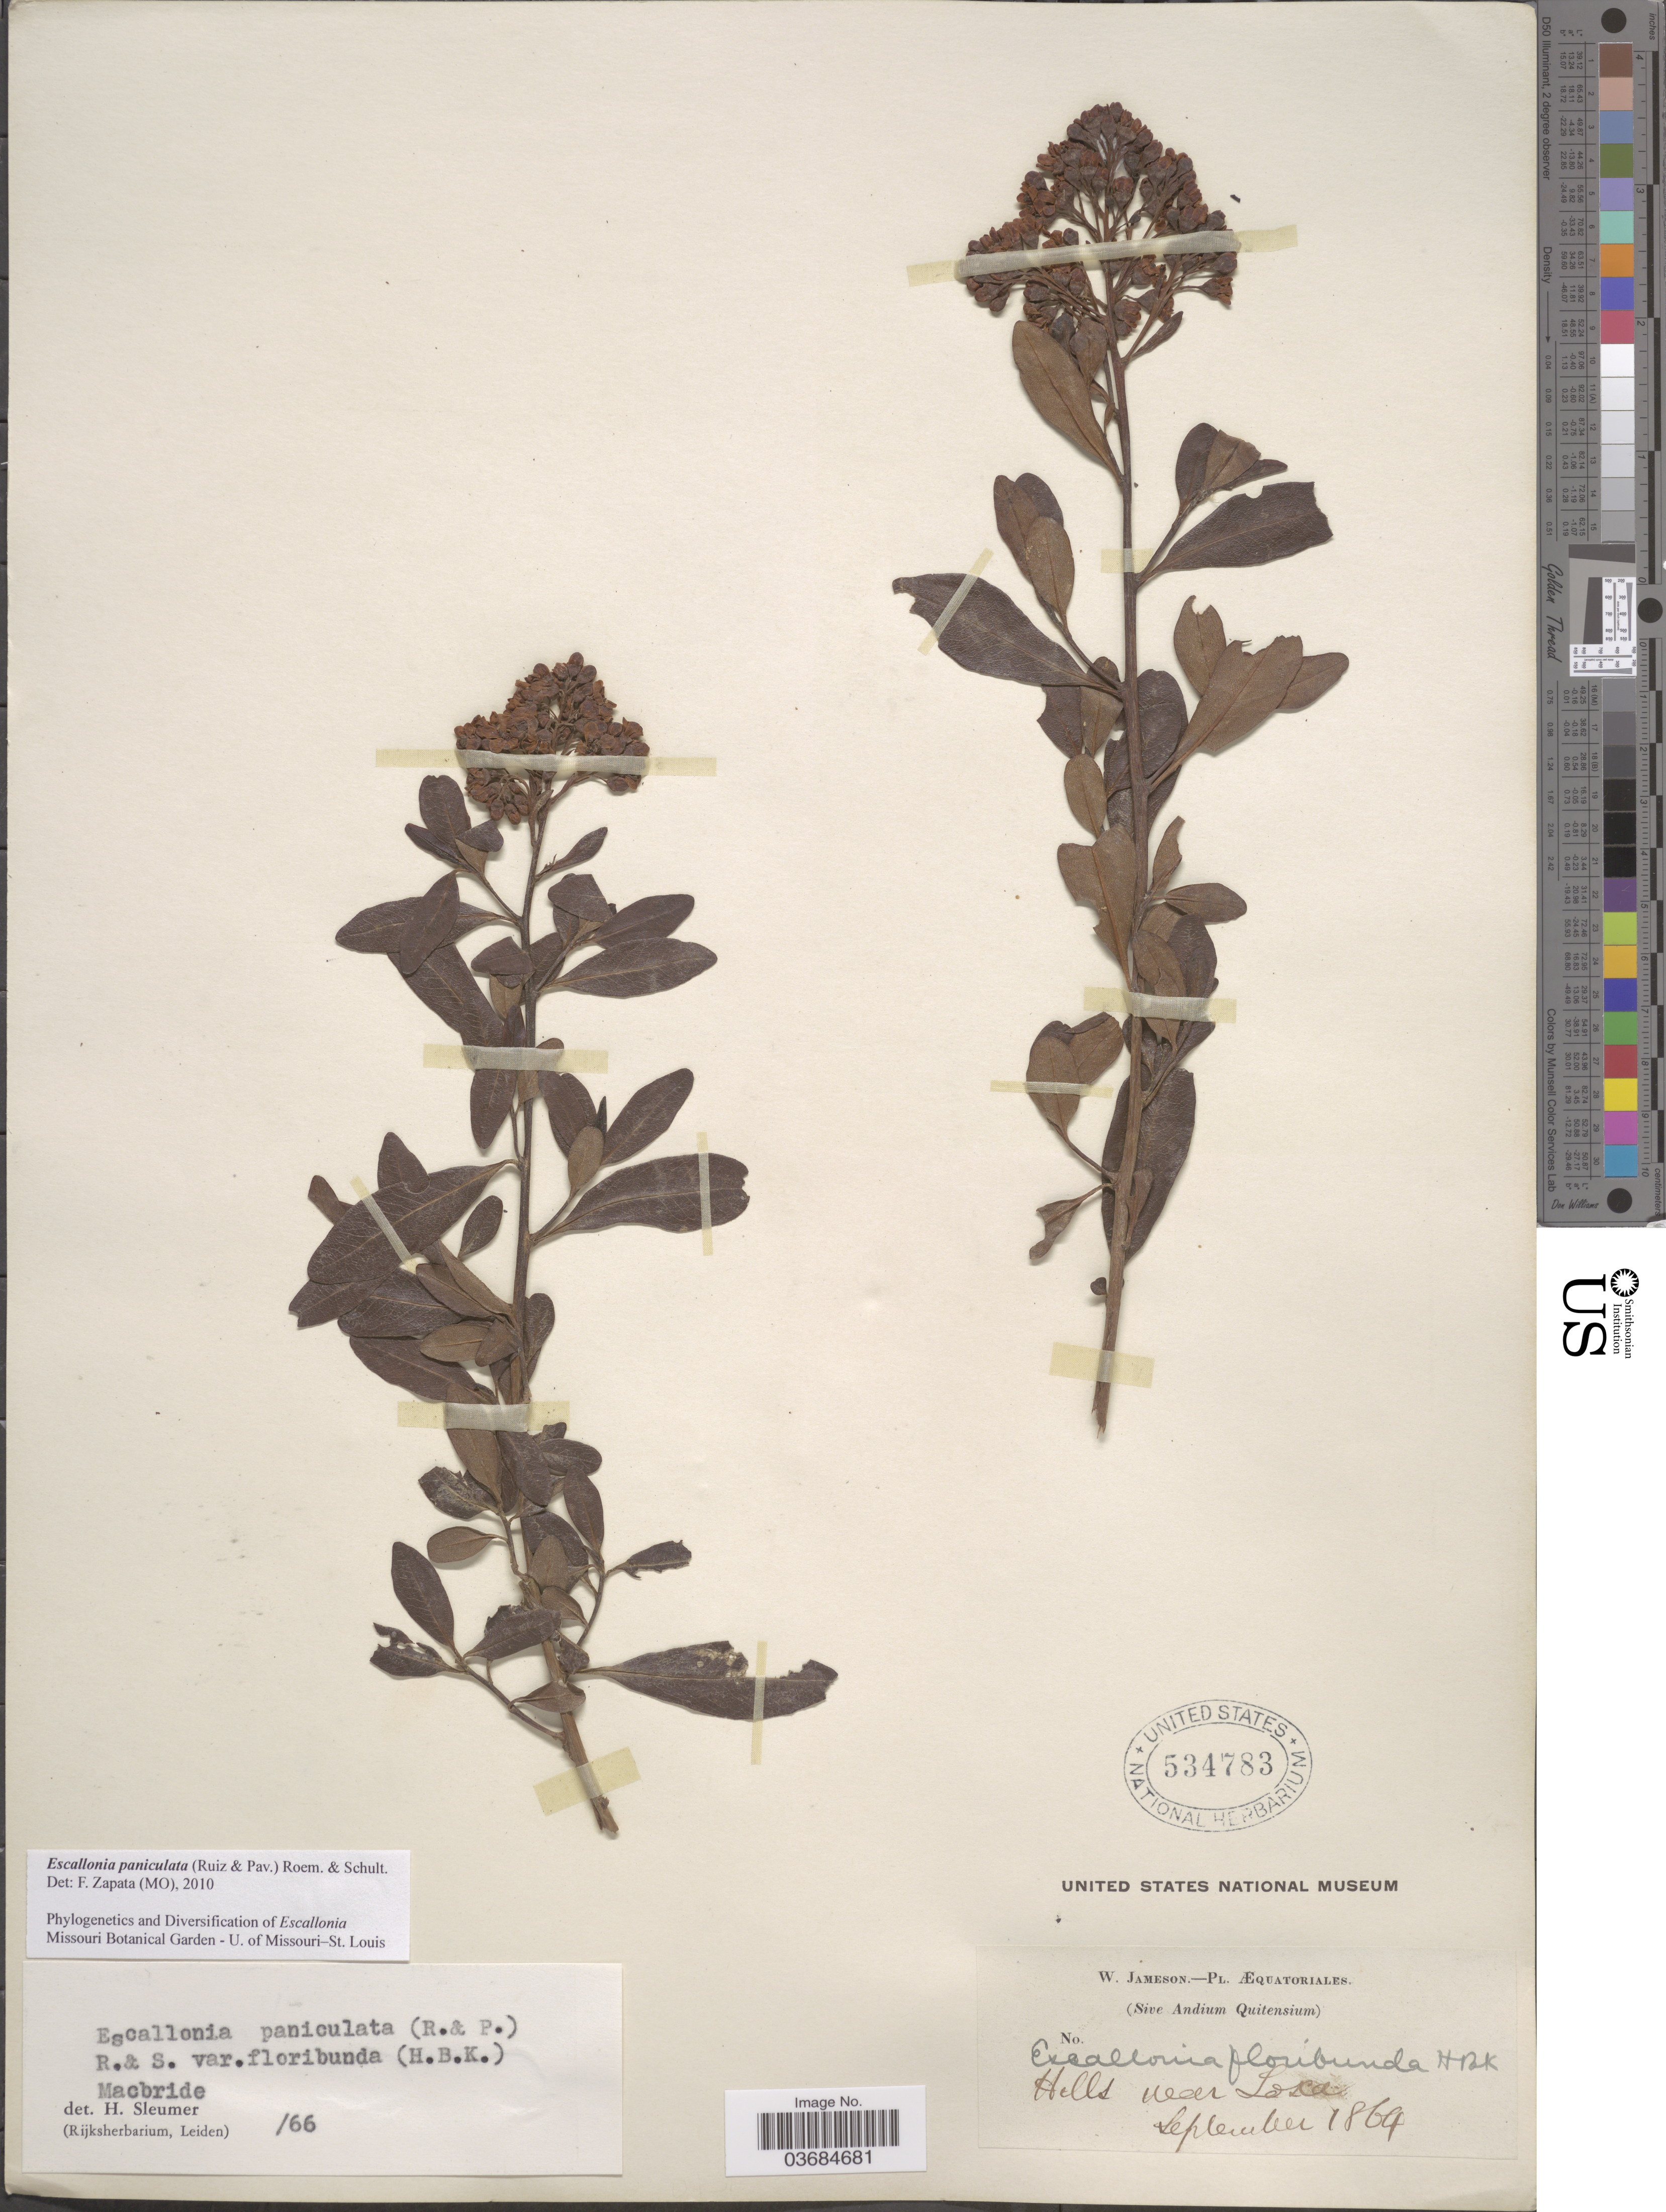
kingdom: Plantae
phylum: Tracheophyta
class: Magnoliopsida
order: Escalloniales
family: Escalloniaceae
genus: Escallonia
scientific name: Escallonia paniculata var. paniculata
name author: (Ruiz & Pav.) Roem. & Schult.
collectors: W. Jameson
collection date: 1864-09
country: Ecuador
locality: Hills near Loxa.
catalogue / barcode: US 534783